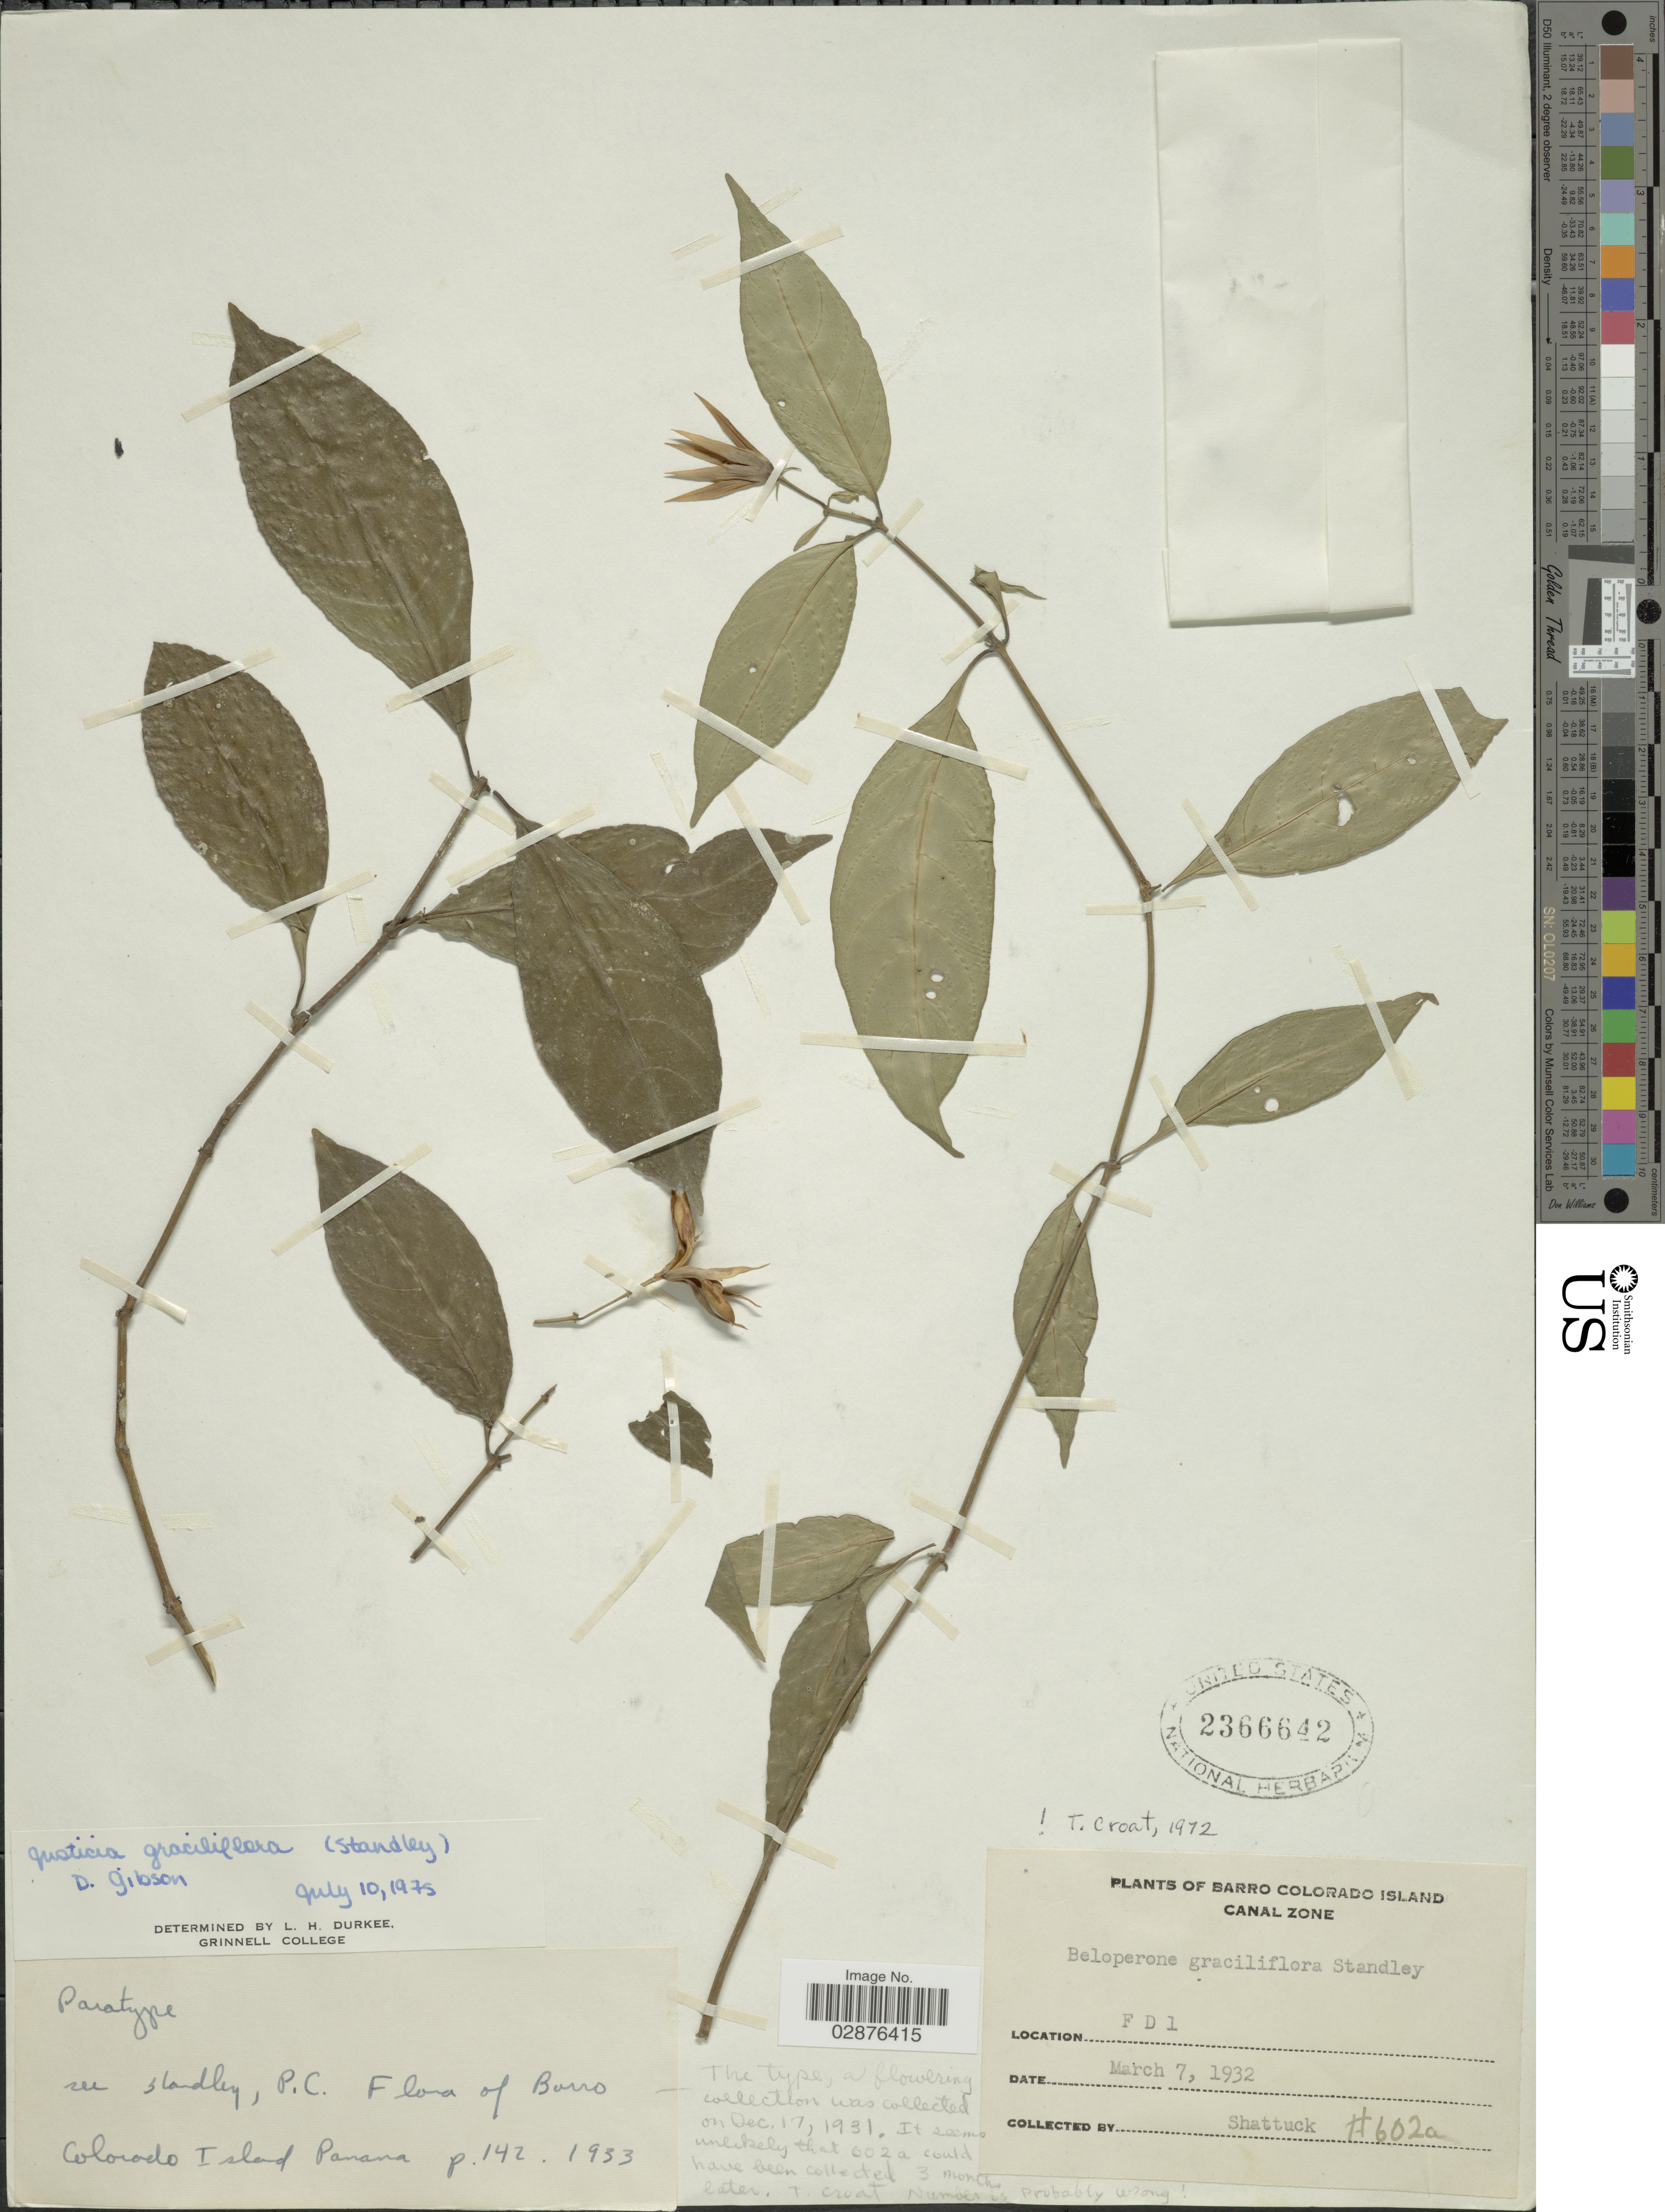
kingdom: Plantae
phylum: Tracheophyta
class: Magnoliopsida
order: Lamiales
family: Acanthaceae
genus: Justicia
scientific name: Justicia graciliflora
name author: (Standl.) D.N. Gibson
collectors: Shattuck, --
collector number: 602a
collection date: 1932-03-07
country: Panama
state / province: Panamá Oeste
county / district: Canal Zone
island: Barro Colorado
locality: Barro Colorado Island. Canal Zone. FD1.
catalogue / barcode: US 2366642